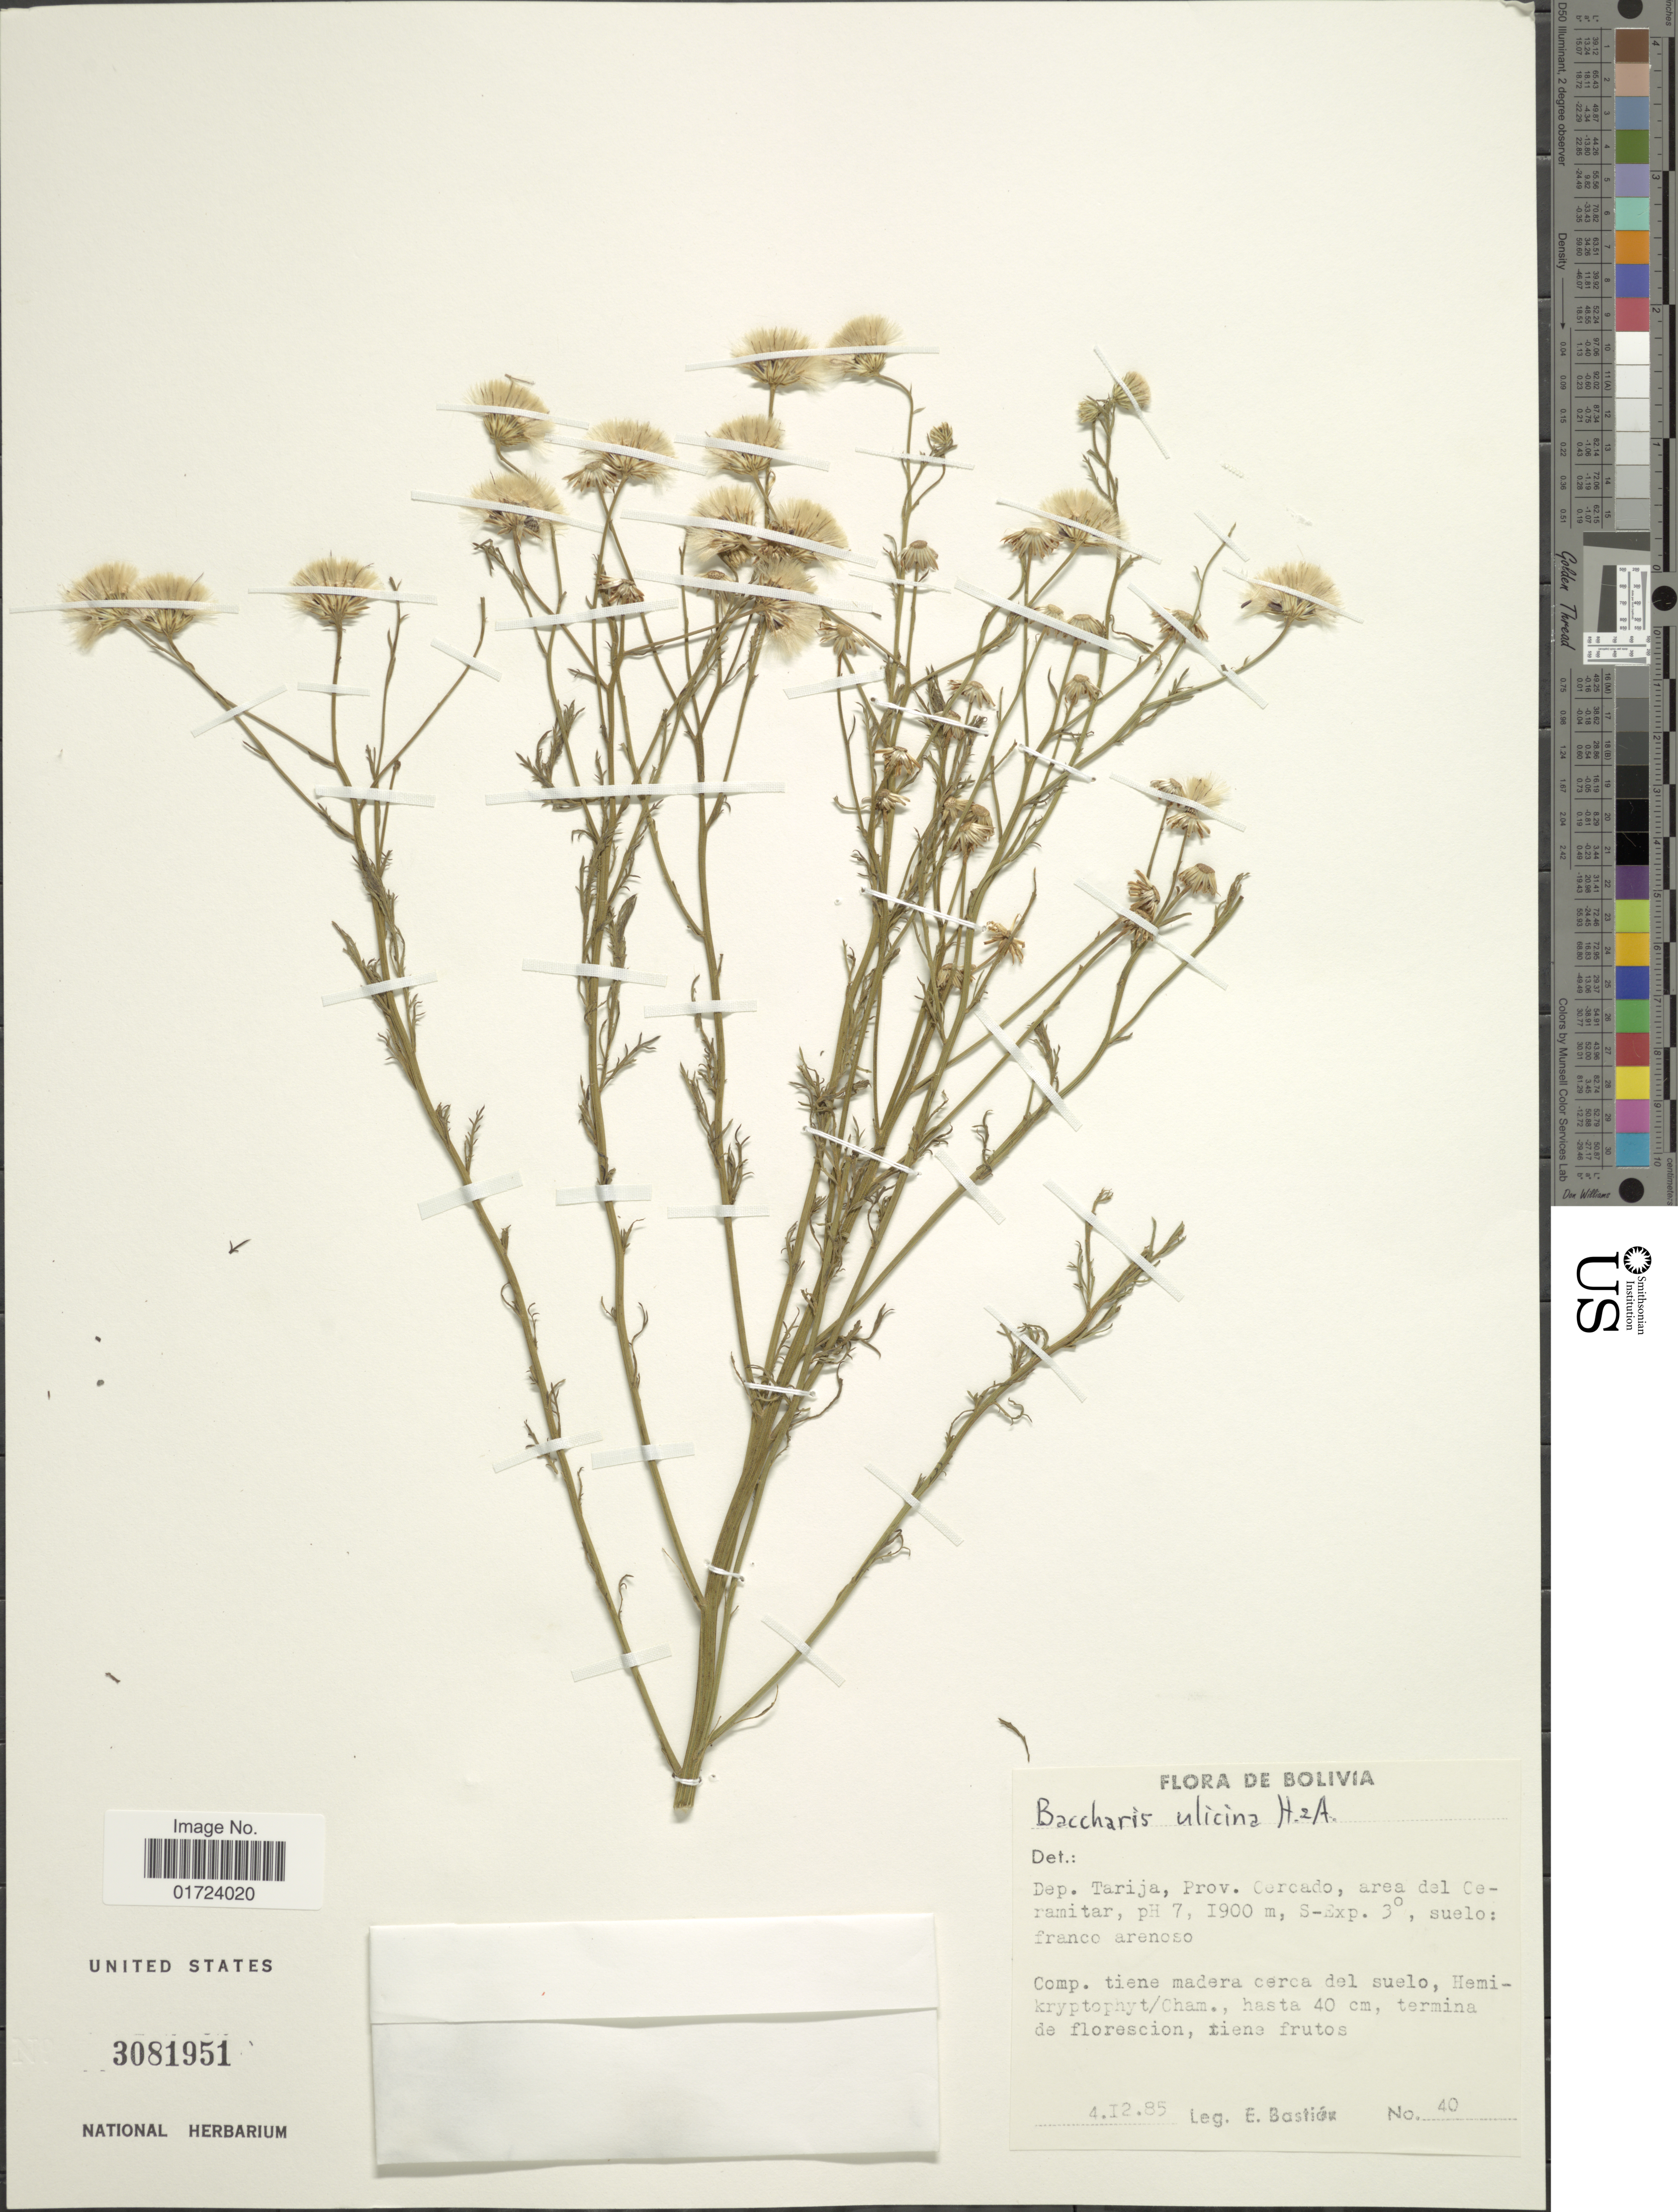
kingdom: Plantae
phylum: Tracheophyta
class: Magnoliopsida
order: Asterales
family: Asteraceae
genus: Baccharis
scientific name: Baccharis ulicina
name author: Hook. & Arn.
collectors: E. Bastian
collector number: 40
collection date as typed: Transcribed d/m/y: 4/12/85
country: Bolivia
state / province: Tarija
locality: Dept. Tarija, Prov. Cercado, area del Ceramitar.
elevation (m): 1900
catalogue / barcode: US 3081951